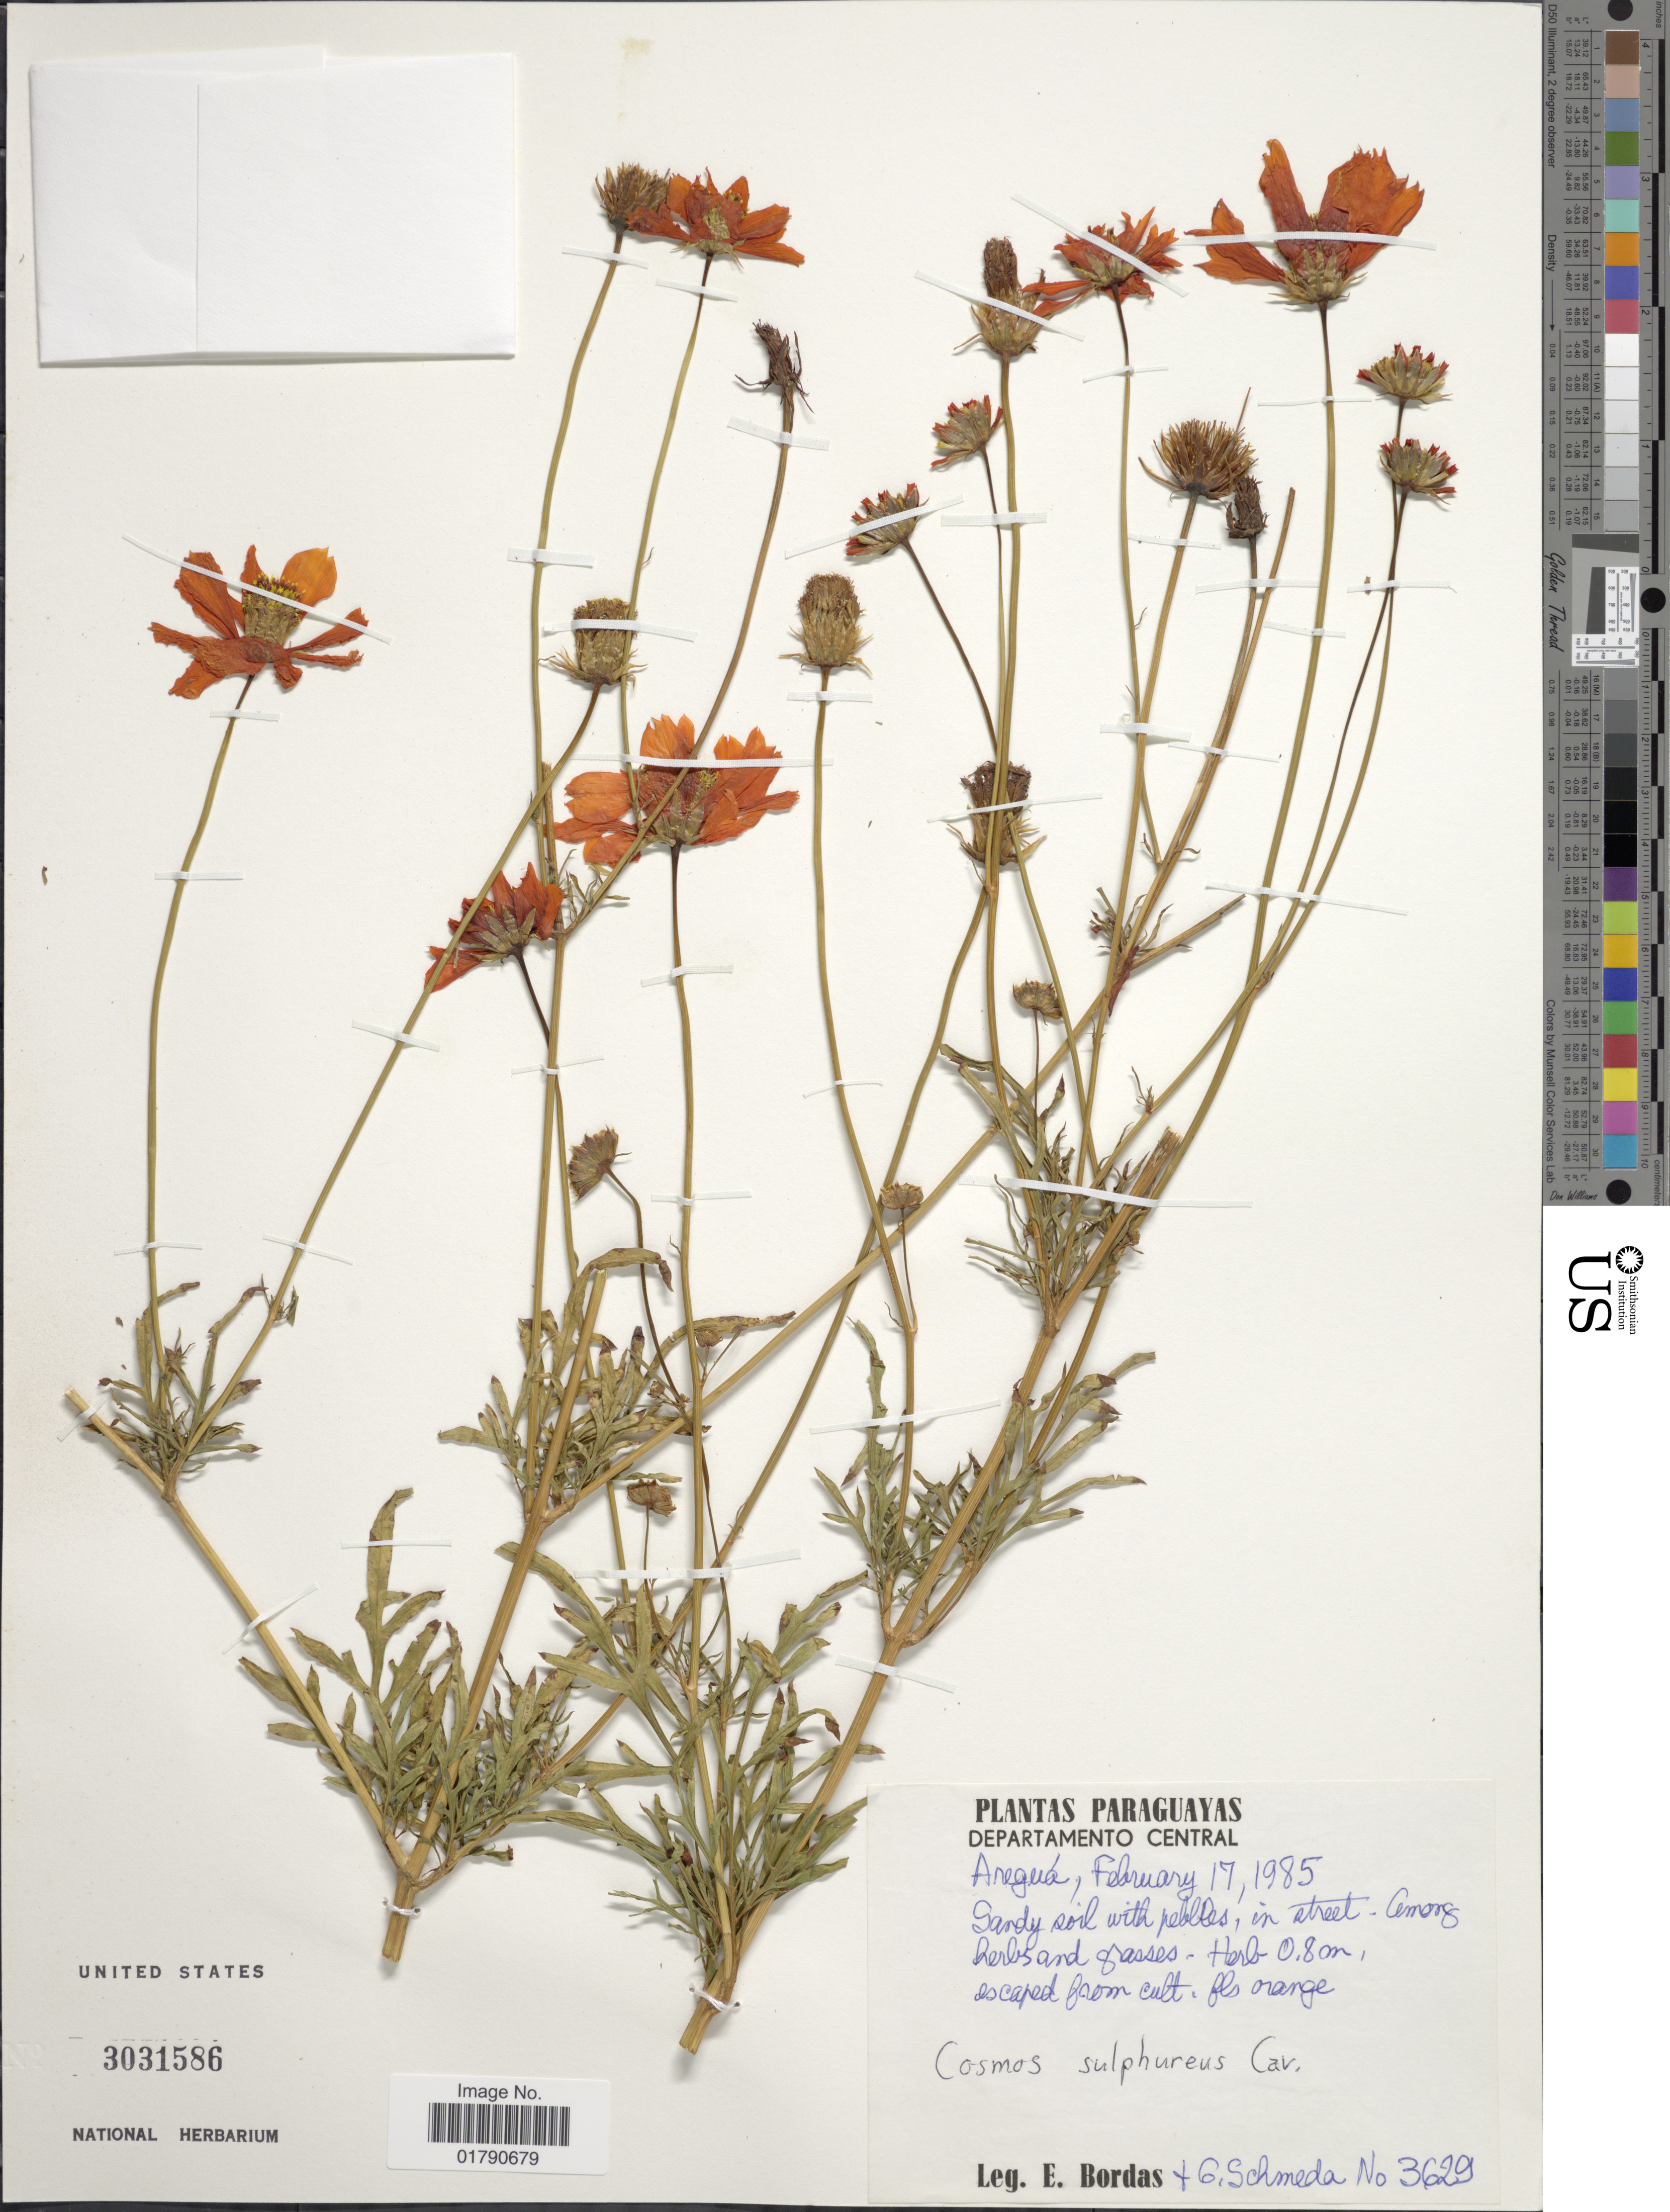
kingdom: Plantae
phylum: Tracheophyta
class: Magnoliopsida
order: Asterales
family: Asteraceae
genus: Cosmos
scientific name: Cosmos sulphureus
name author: Cav.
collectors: E. Bordas & G. Schmeda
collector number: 3629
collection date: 1985-02-17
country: Paraguay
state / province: Central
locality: Areguá.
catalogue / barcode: US 3031586